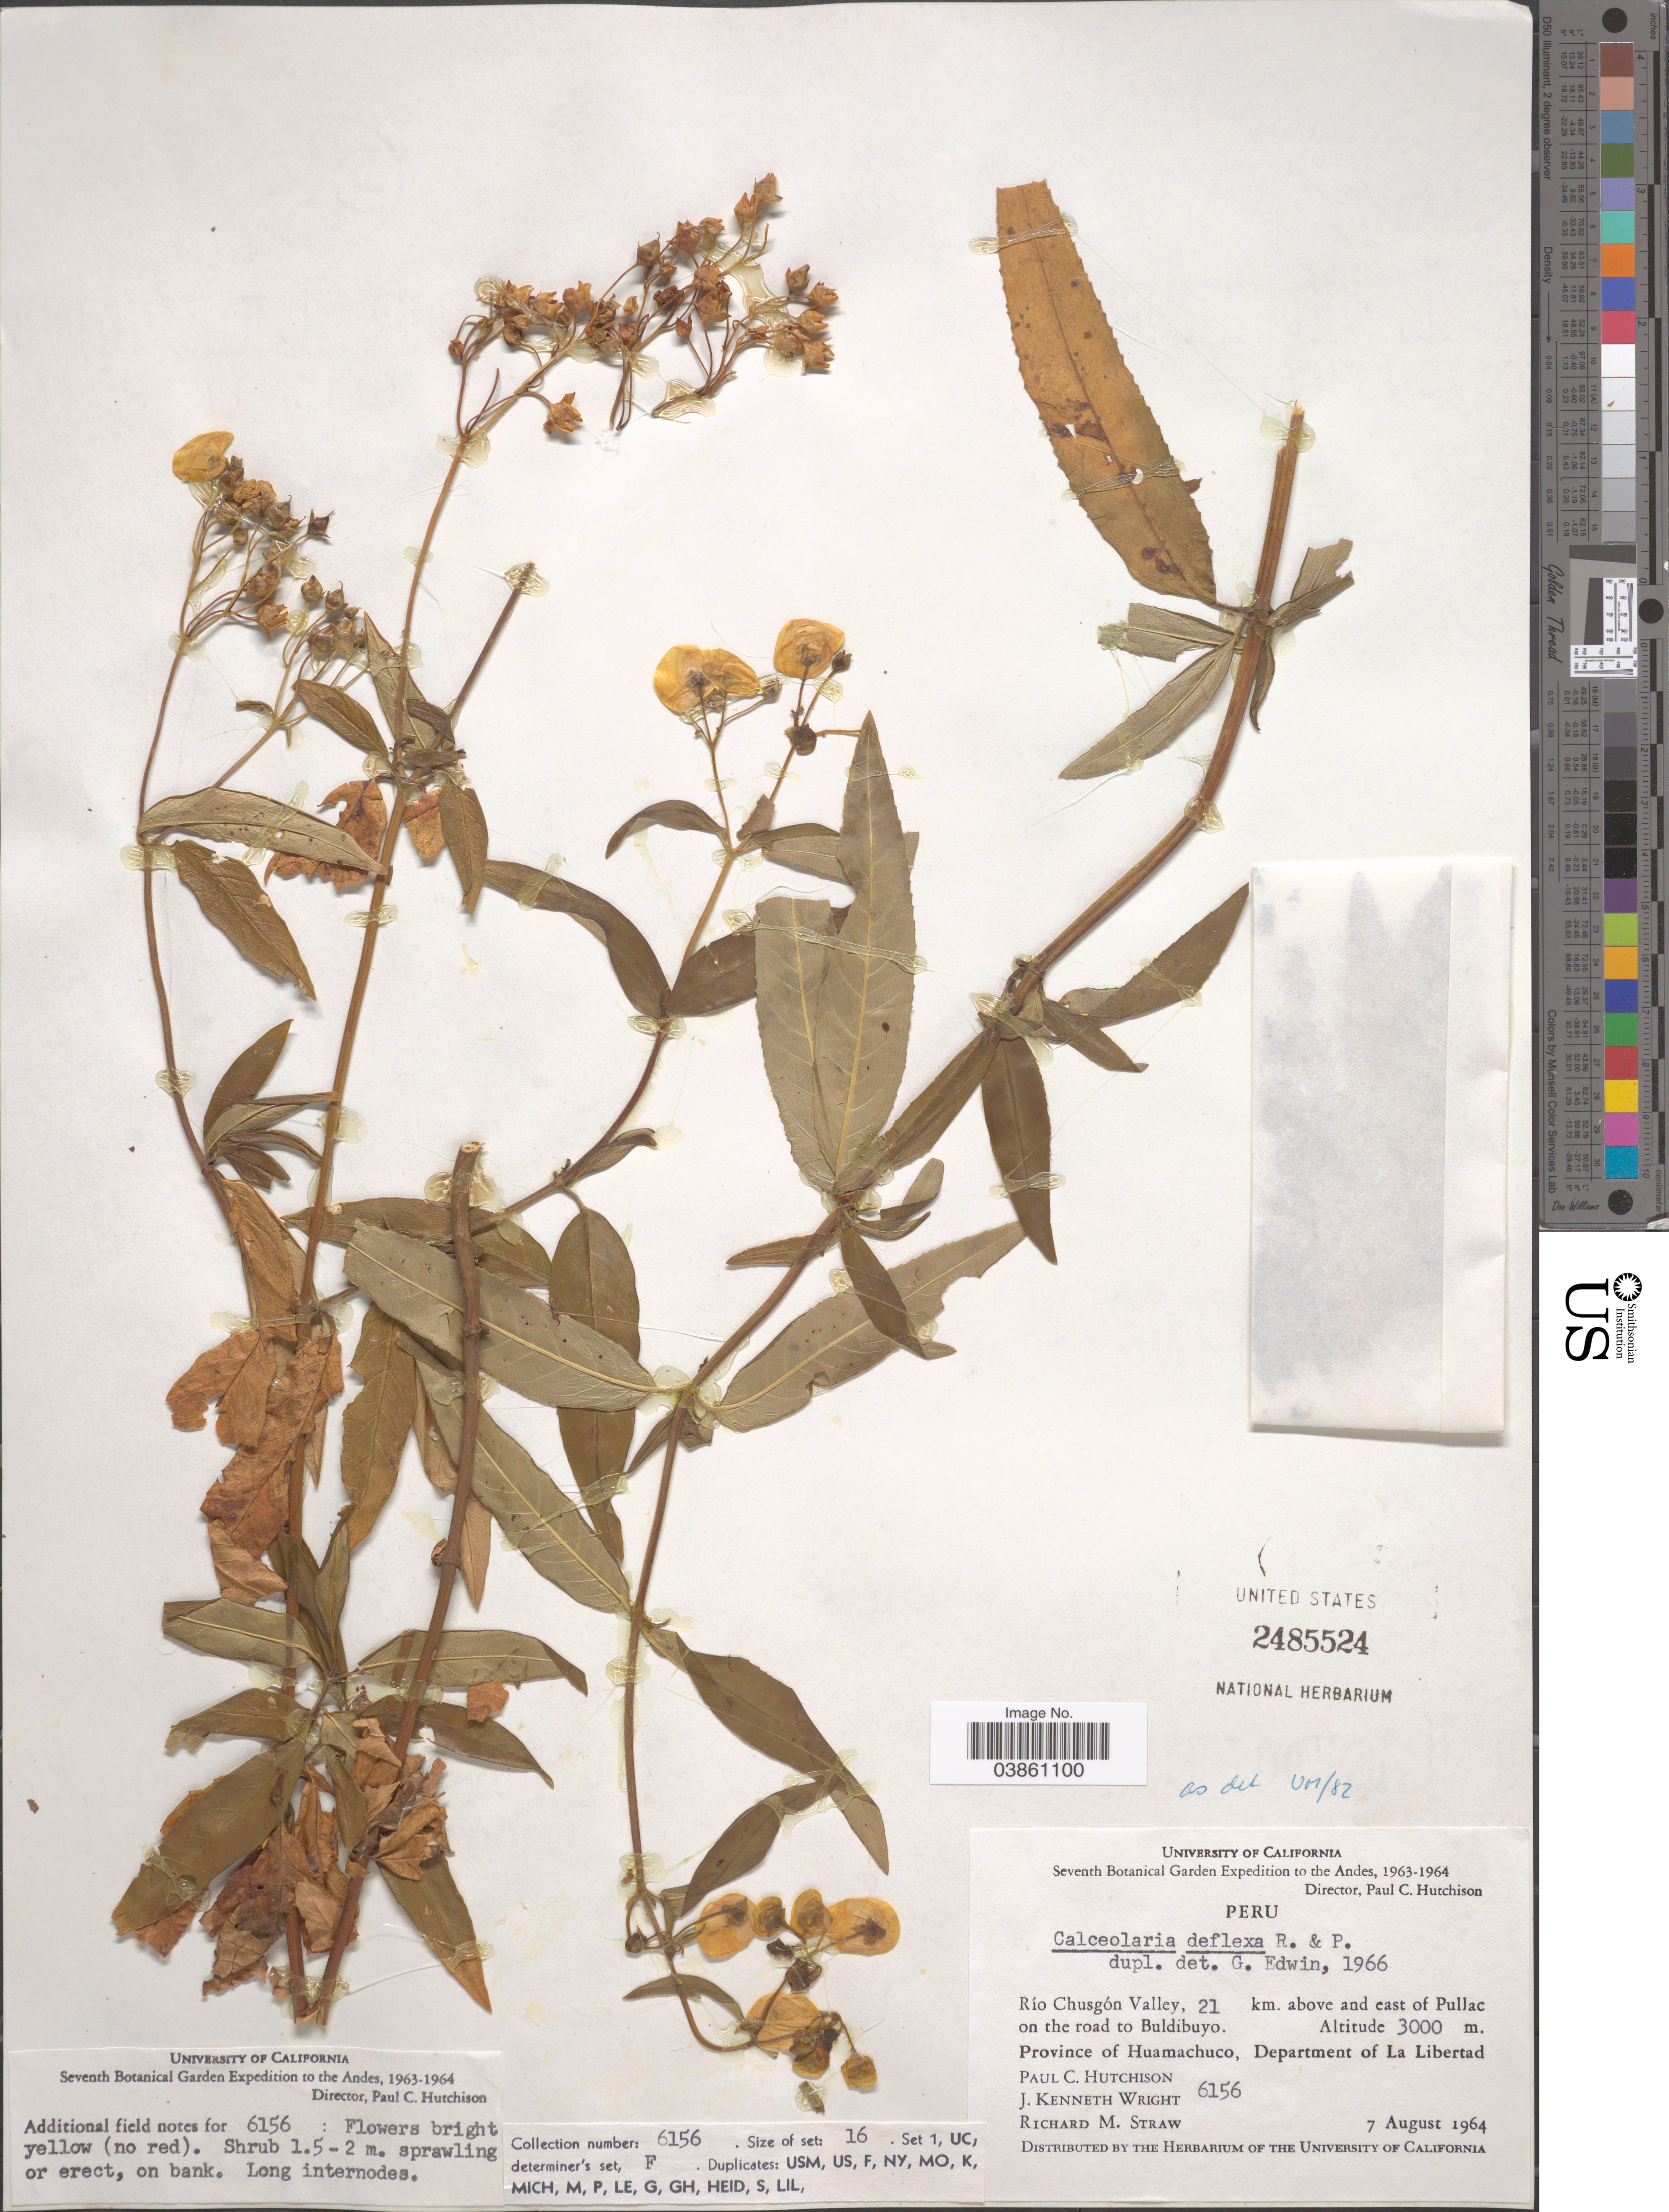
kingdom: Plantae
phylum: Tracheophyta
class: Magnoliopsida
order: Lamiales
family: Calceolariaceae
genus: Calceolaria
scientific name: Calceolaria deflexa subsp. deflexa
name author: Ruiz & Pav.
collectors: P. C. Hutchison, J. K. Wright & R. M. Straw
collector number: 6156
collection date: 1964-08-07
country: Peru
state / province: La Libertad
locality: The Andes. Río Chusgón Valley, 21 km. above and east of Pullac on the road to Buldibuyo. Province of Huamachuco, Department of La Libertad.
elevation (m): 3000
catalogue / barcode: US 2485524